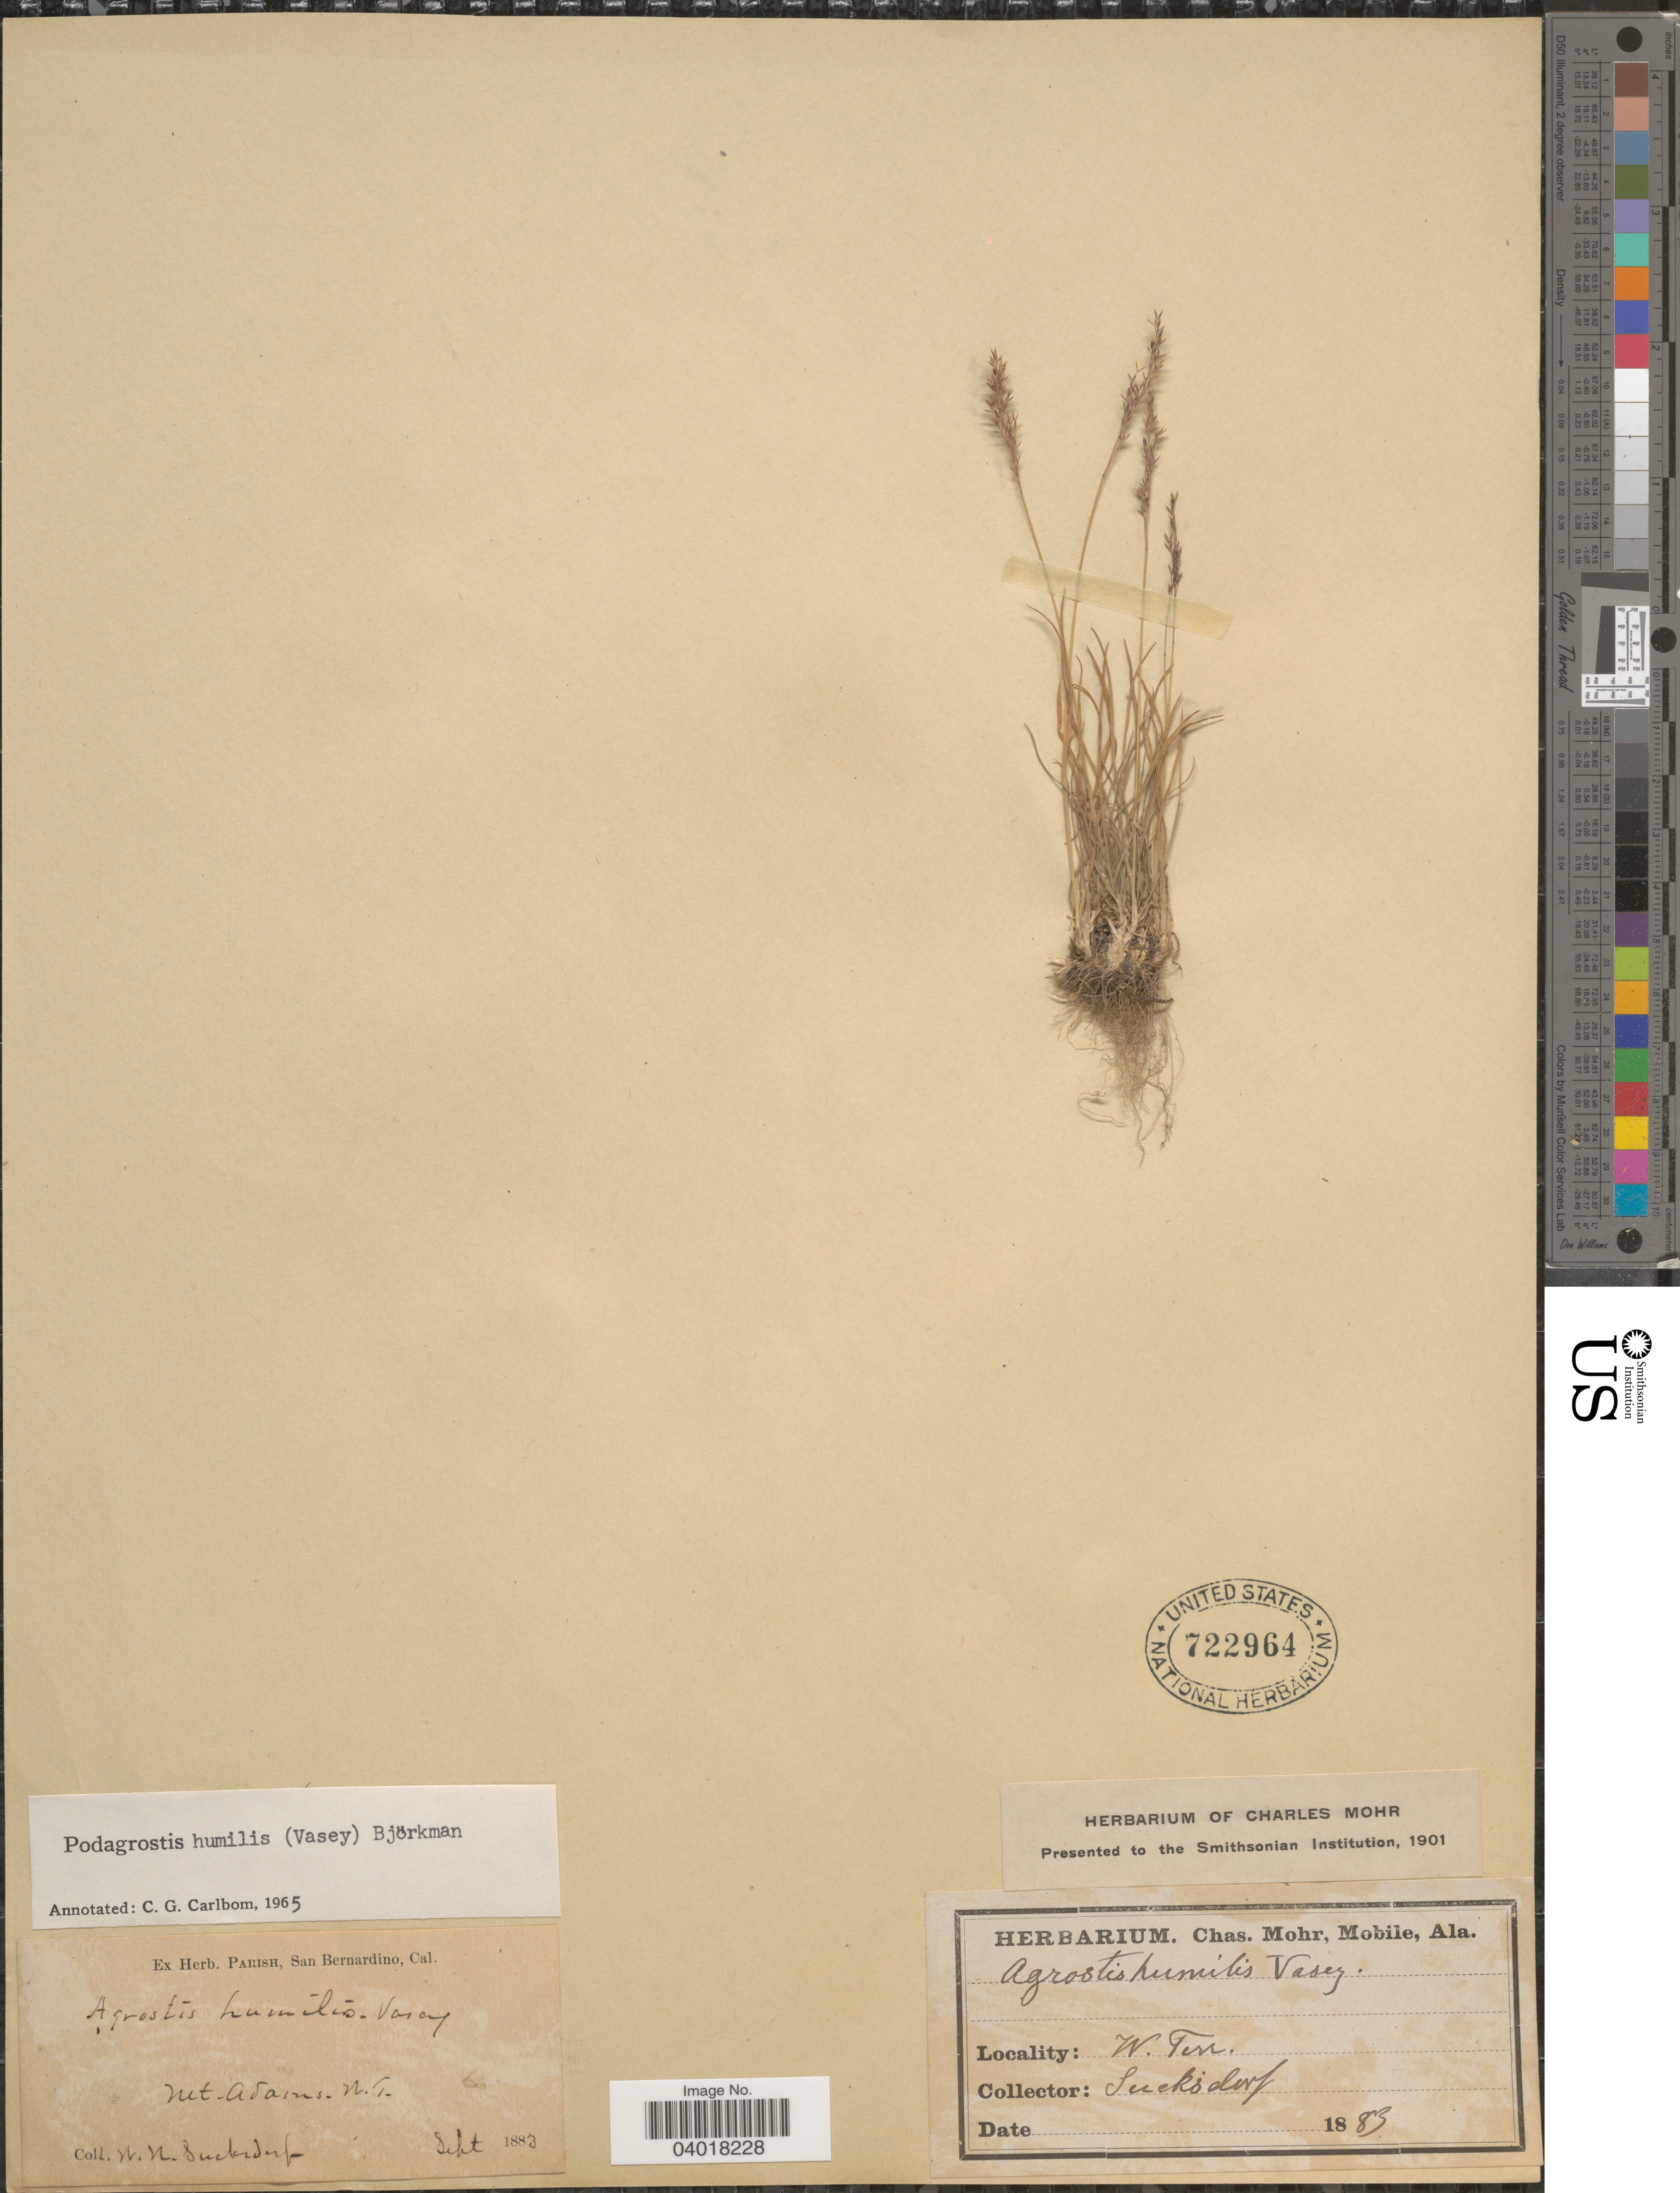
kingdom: Plantae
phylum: Tracheophyta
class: Liliopsida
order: Poales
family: Poaceae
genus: Agrostis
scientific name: Agrostis elliottiana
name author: Schult.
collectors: W. N. Suksdorf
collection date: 1883-09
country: United States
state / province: Washington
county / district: Yakima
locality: Mt. Adams. W.T. W. Terr.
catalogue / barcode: US 722964